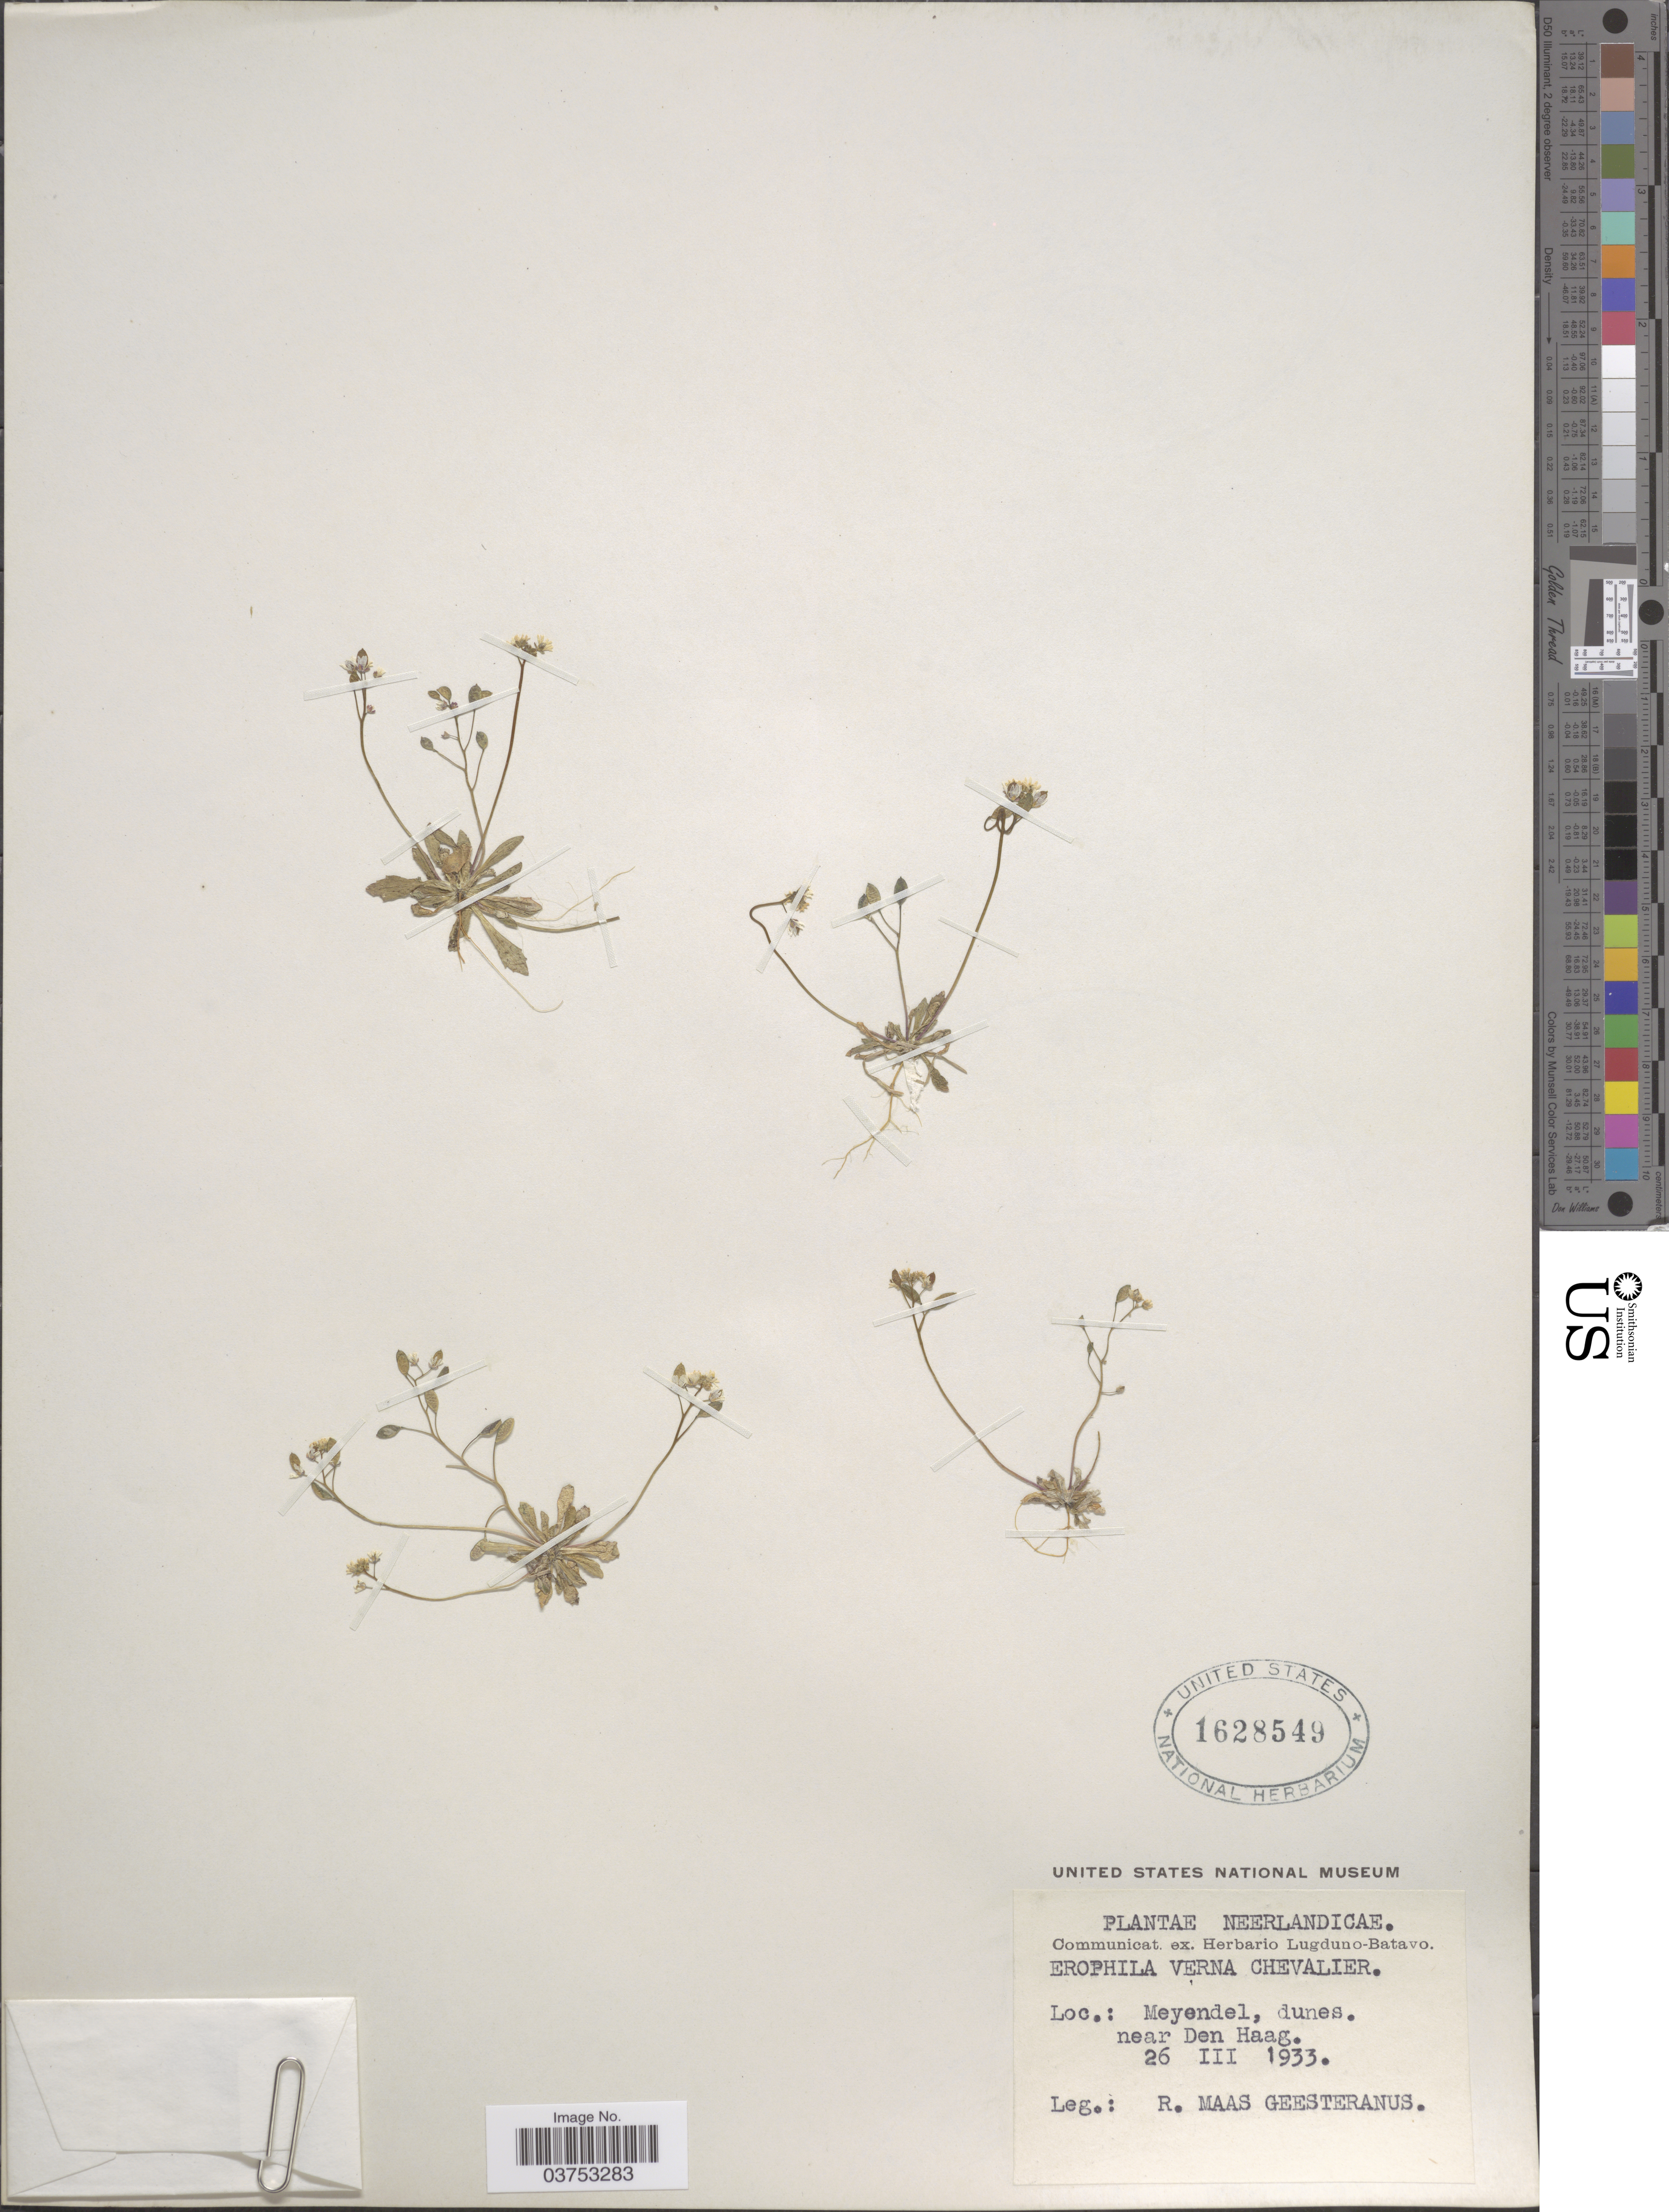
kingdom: Plantae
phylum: Tracheophyta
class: Magnoliopsida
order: Brassicales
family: Brassicaceae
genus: Draba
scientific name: Draba verna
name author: L.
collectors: R. A. Maas Geesteranus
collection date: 1933-03-26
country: Netherlands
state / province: Zuid Holland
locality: Neerlandicae. Meyendel, dunes. near Den Haag.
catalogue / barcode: US 1628549